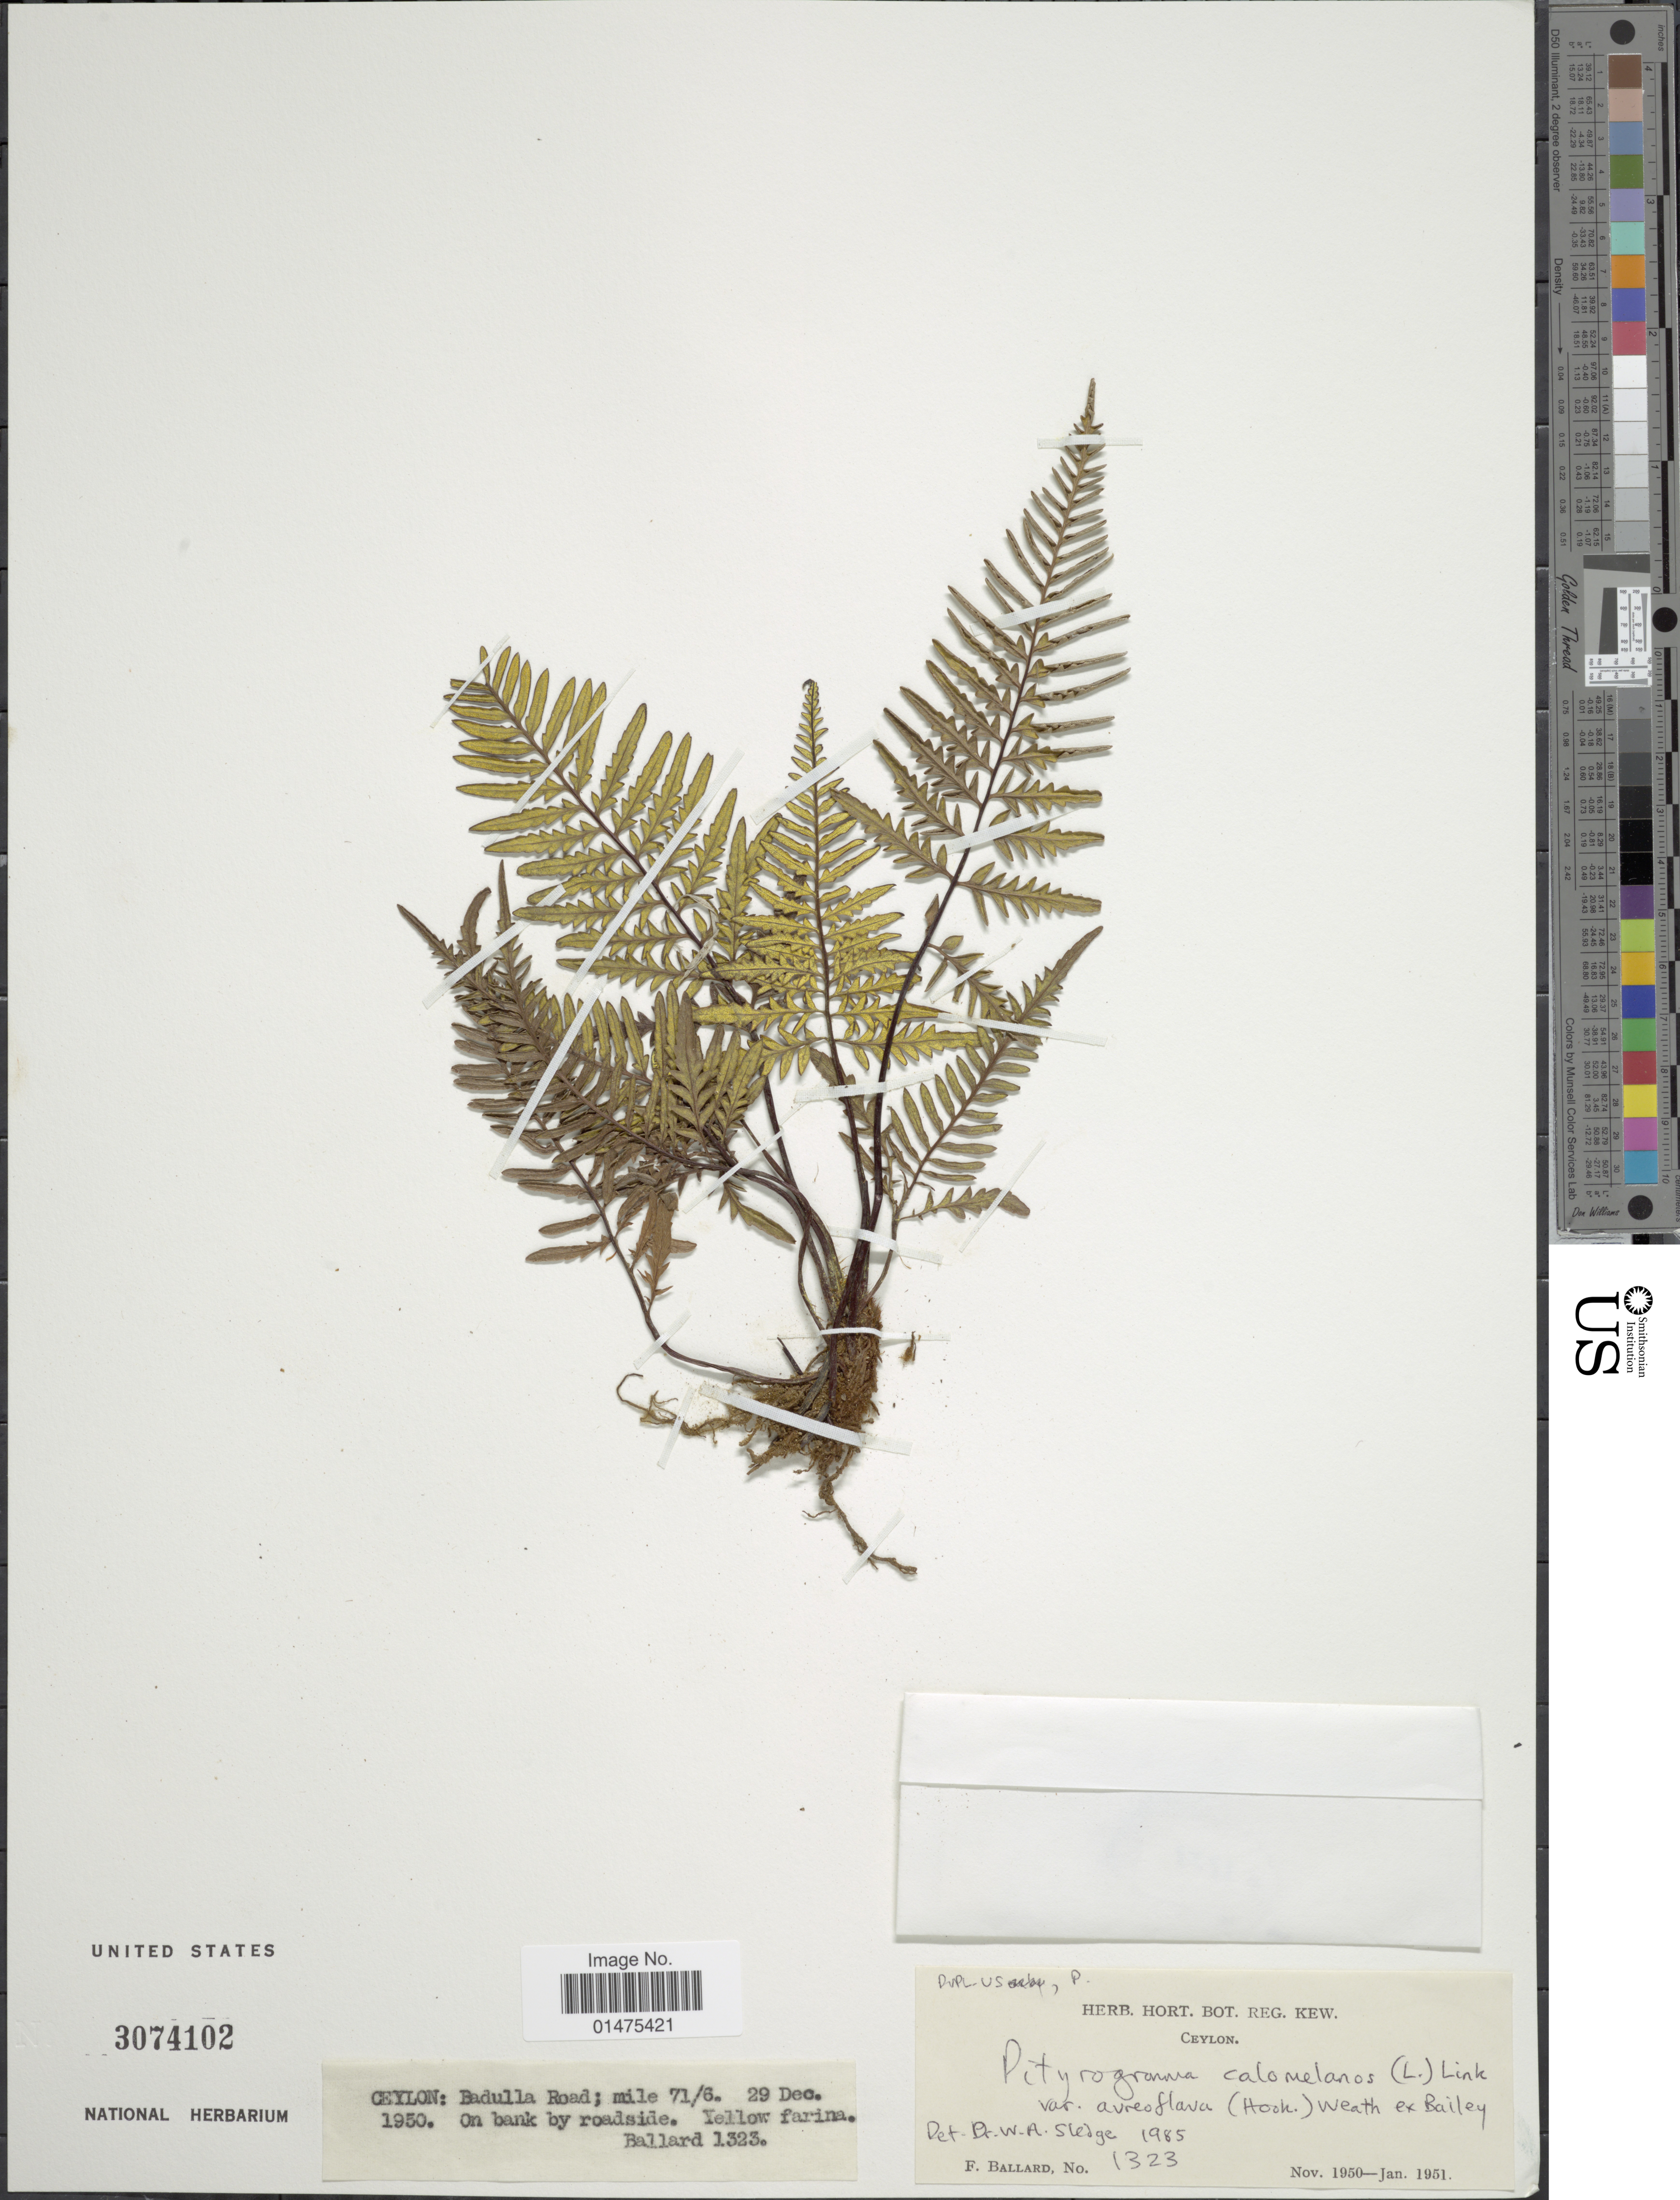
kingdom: Plantae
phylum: Tracheophyta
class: Polypodiopsida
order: Polypodiales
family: Pteridaceae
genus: Pityrogramma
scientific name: Pityrogramma calomelanos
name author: (L.) Link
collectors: F. Ballard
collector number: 1323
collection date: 1950-12-29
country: Sri Lanka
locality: Ceylon: Badulla Road; Mile 71/6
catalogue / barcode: US 3074102